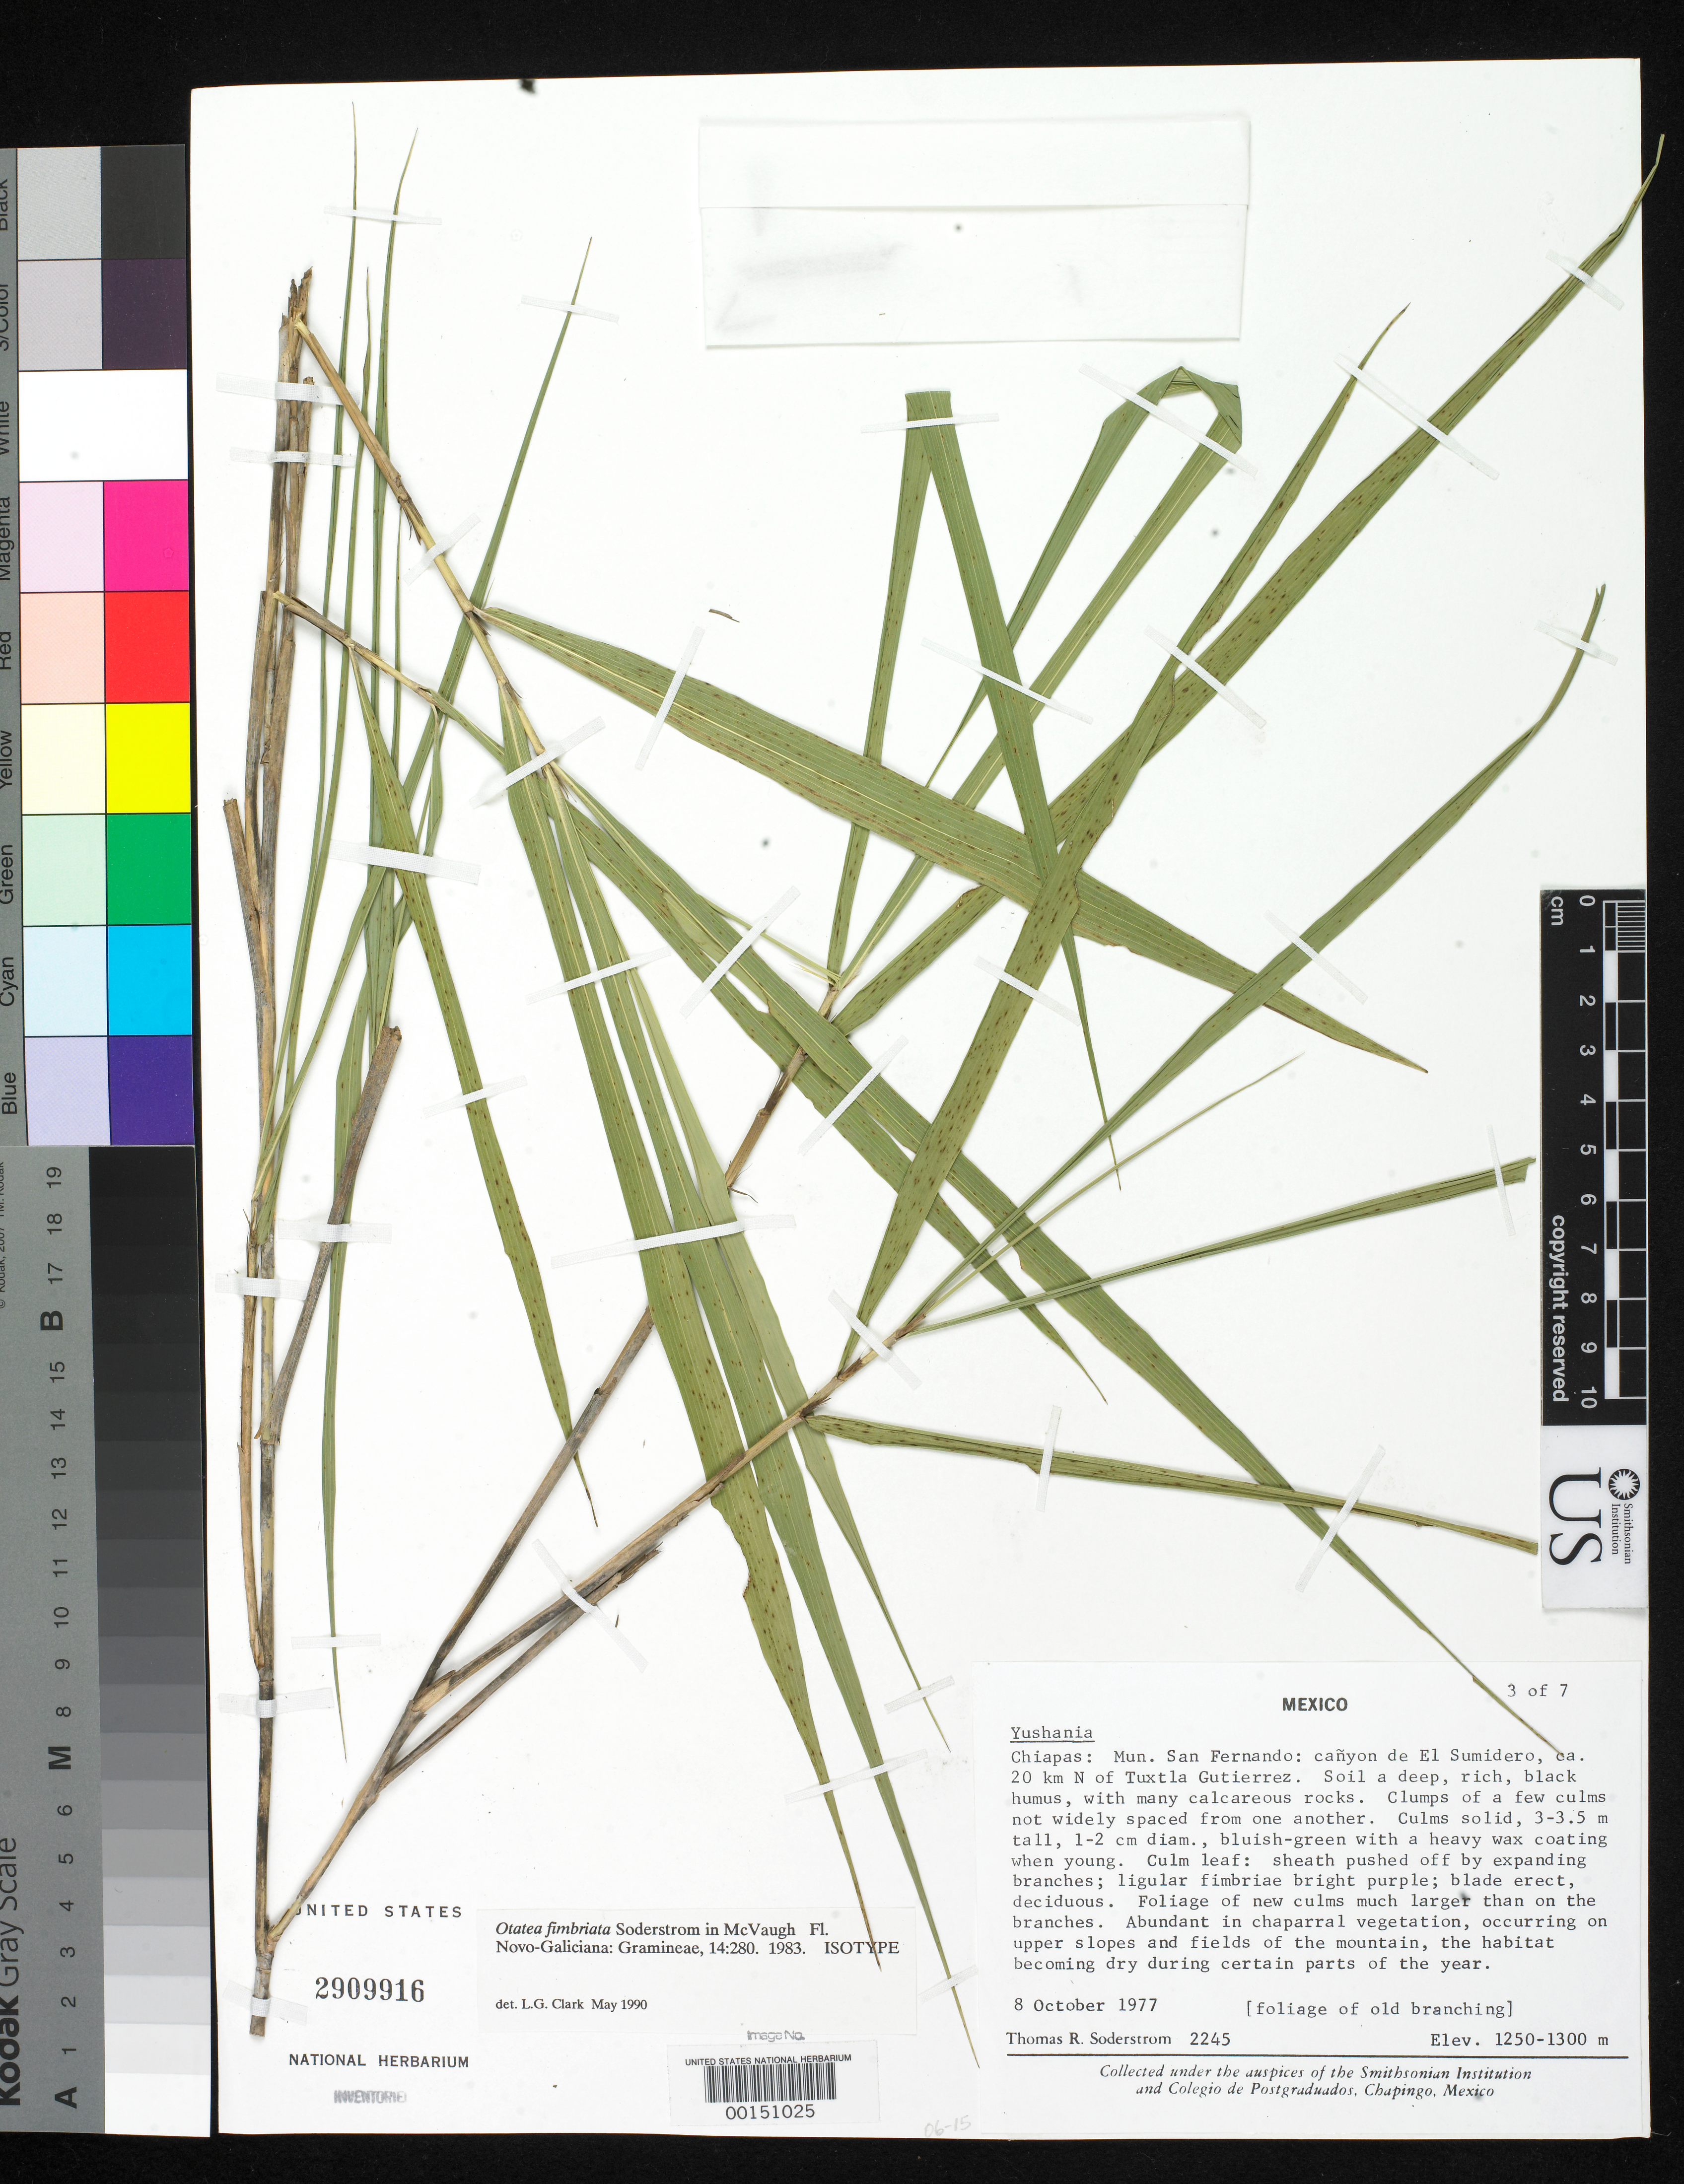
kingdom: Plantae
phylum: Tracheophyta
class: Liliopsida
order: Poales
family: Poaceae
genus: Otatea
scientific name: Otatea fimbriata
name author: Soderstr. in McVaugh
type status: Isotype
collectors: T. R. Soderstrom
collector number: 2245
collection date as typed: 08 Oct 1977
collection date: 1977-10-08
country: Mexico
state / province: Chiapas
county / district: San Fernando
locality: El Sumidero Canyon, ca. 20 km N of Tuxtla Gutierrez.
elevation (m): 1250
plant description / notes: Additional type material filed separately with bulky bamboos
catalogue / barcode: US 2909916